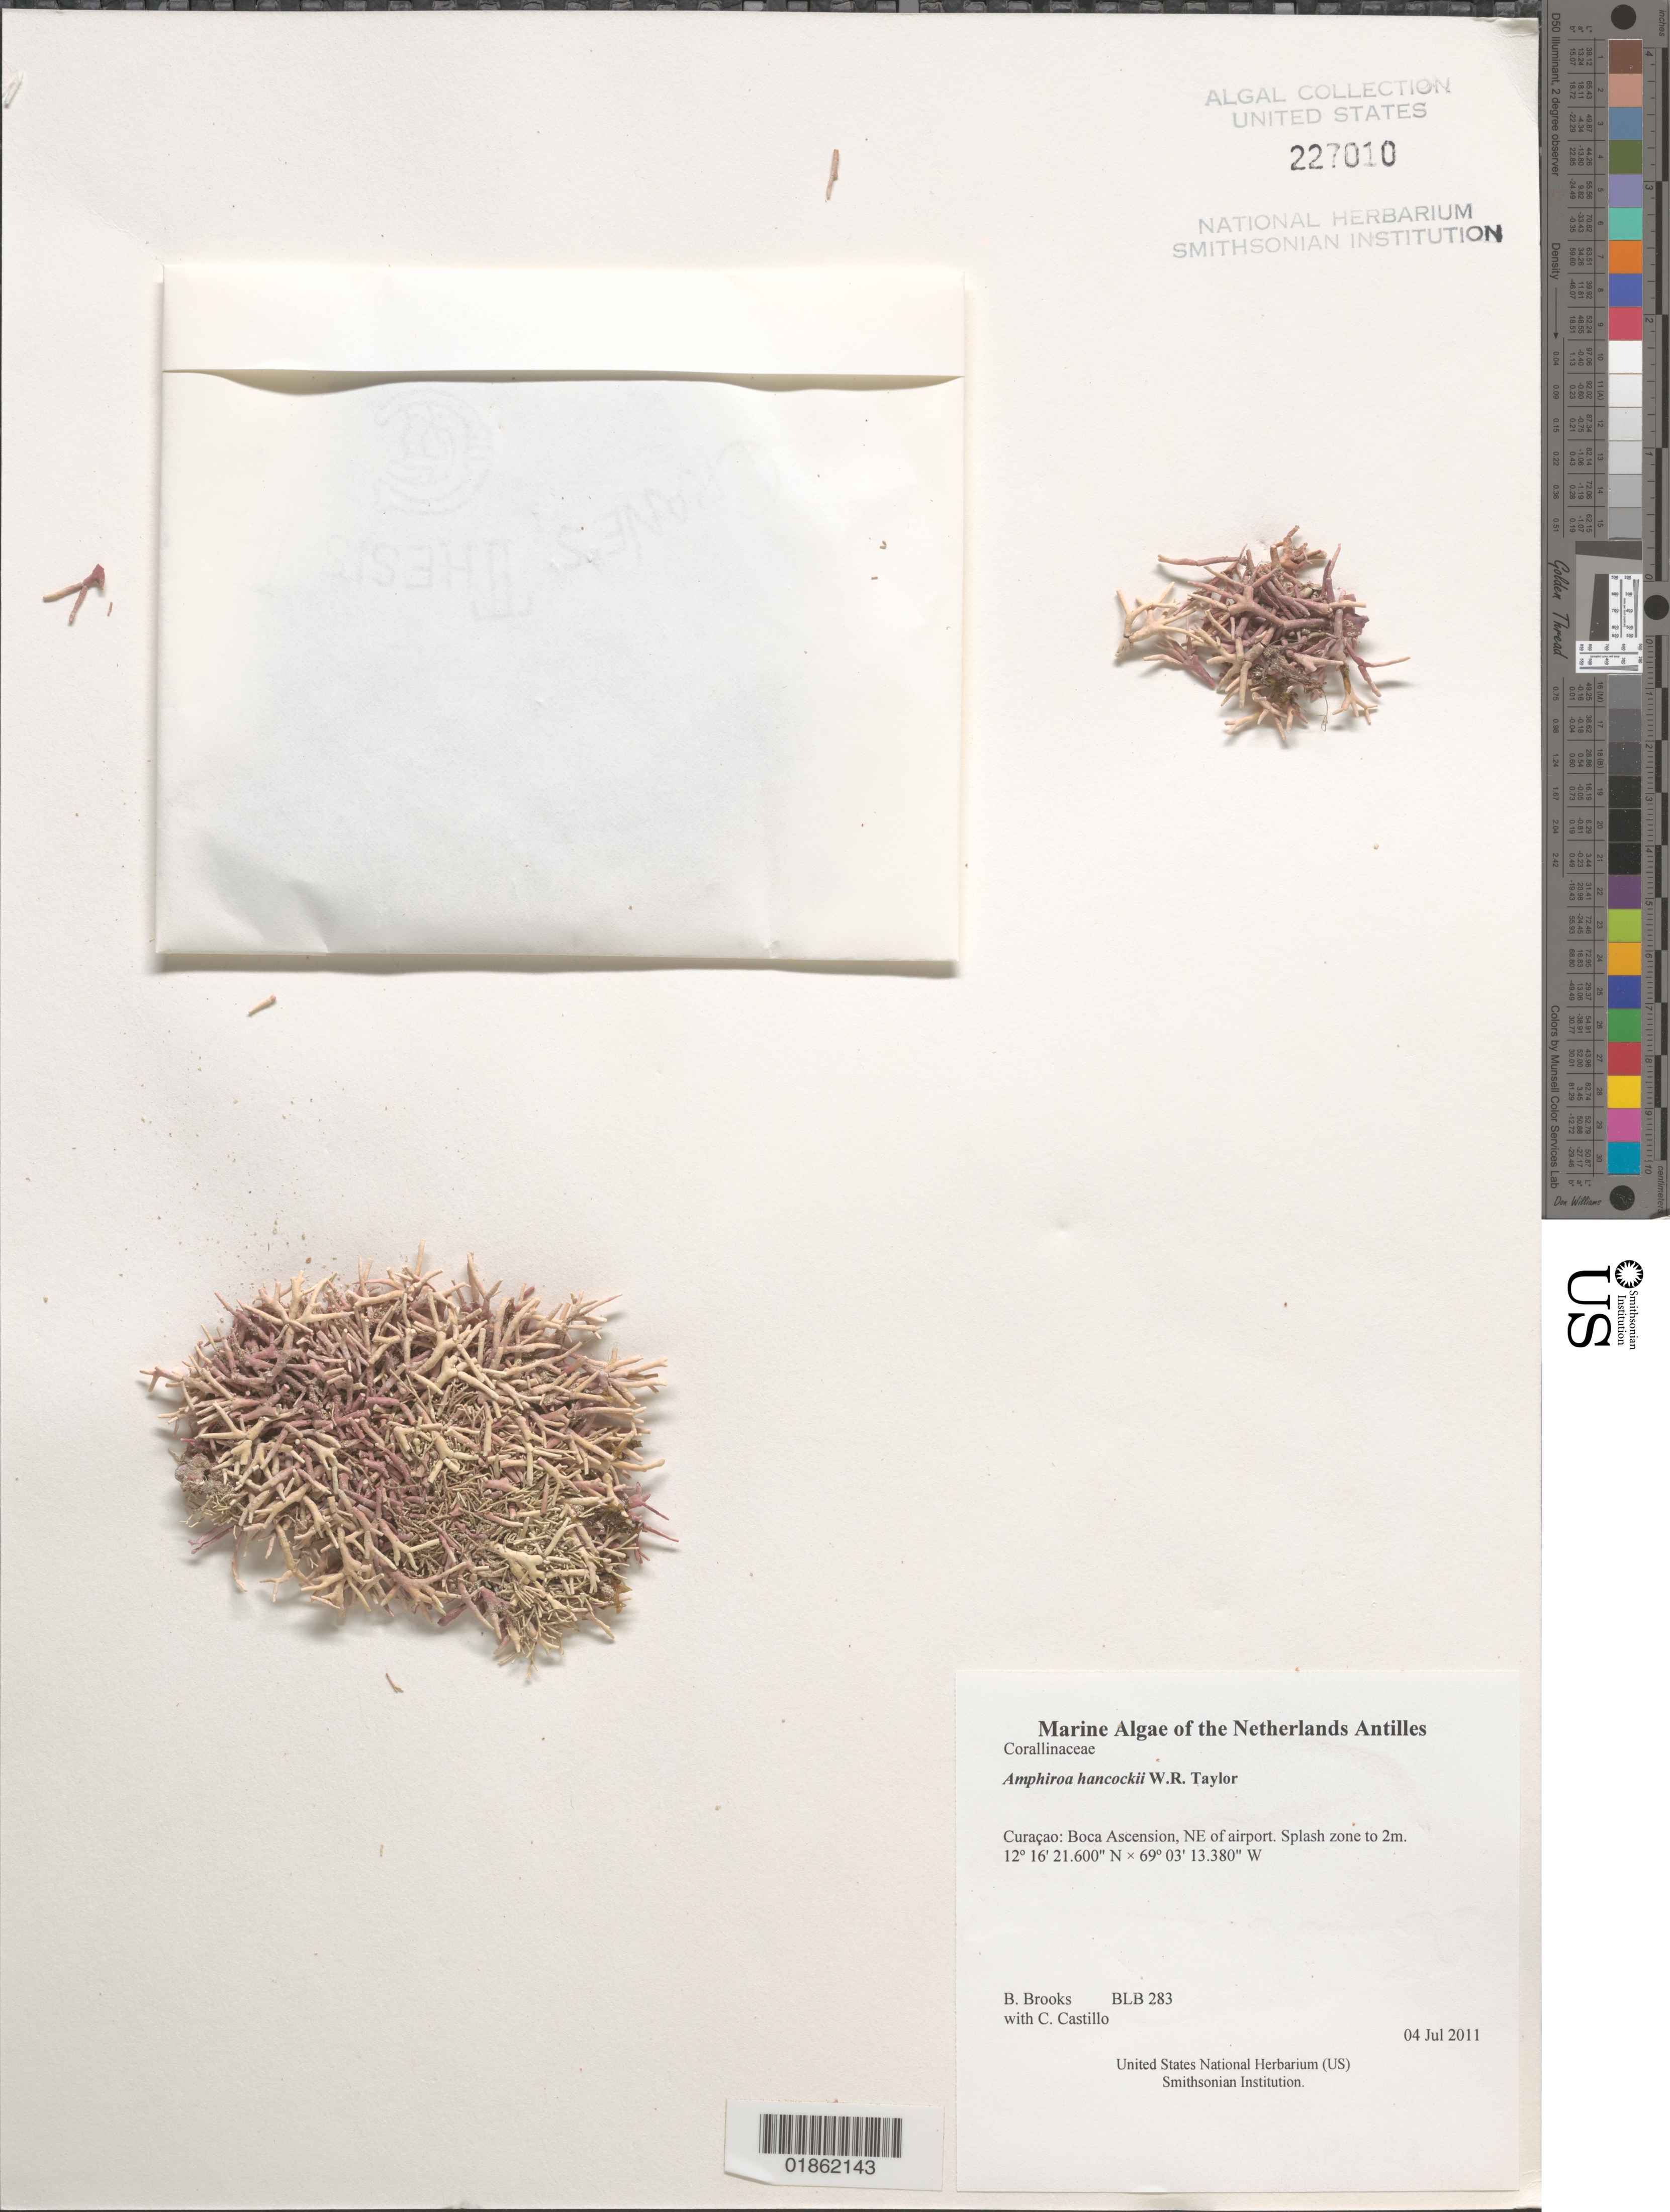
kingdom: Plantae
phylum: Rhodophyta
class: Florideophyceae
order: Corallinales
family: Lithophyllaceae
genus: Amphiroa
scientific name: Amphiroa hancockii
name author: W.R. Taylor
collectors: B. Brooks & C. Castillo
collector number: BLB 283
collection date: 2011-07-04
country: Curaçao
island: Curaçao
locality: Boca Ascension, NE of airport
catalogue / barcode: US 227010